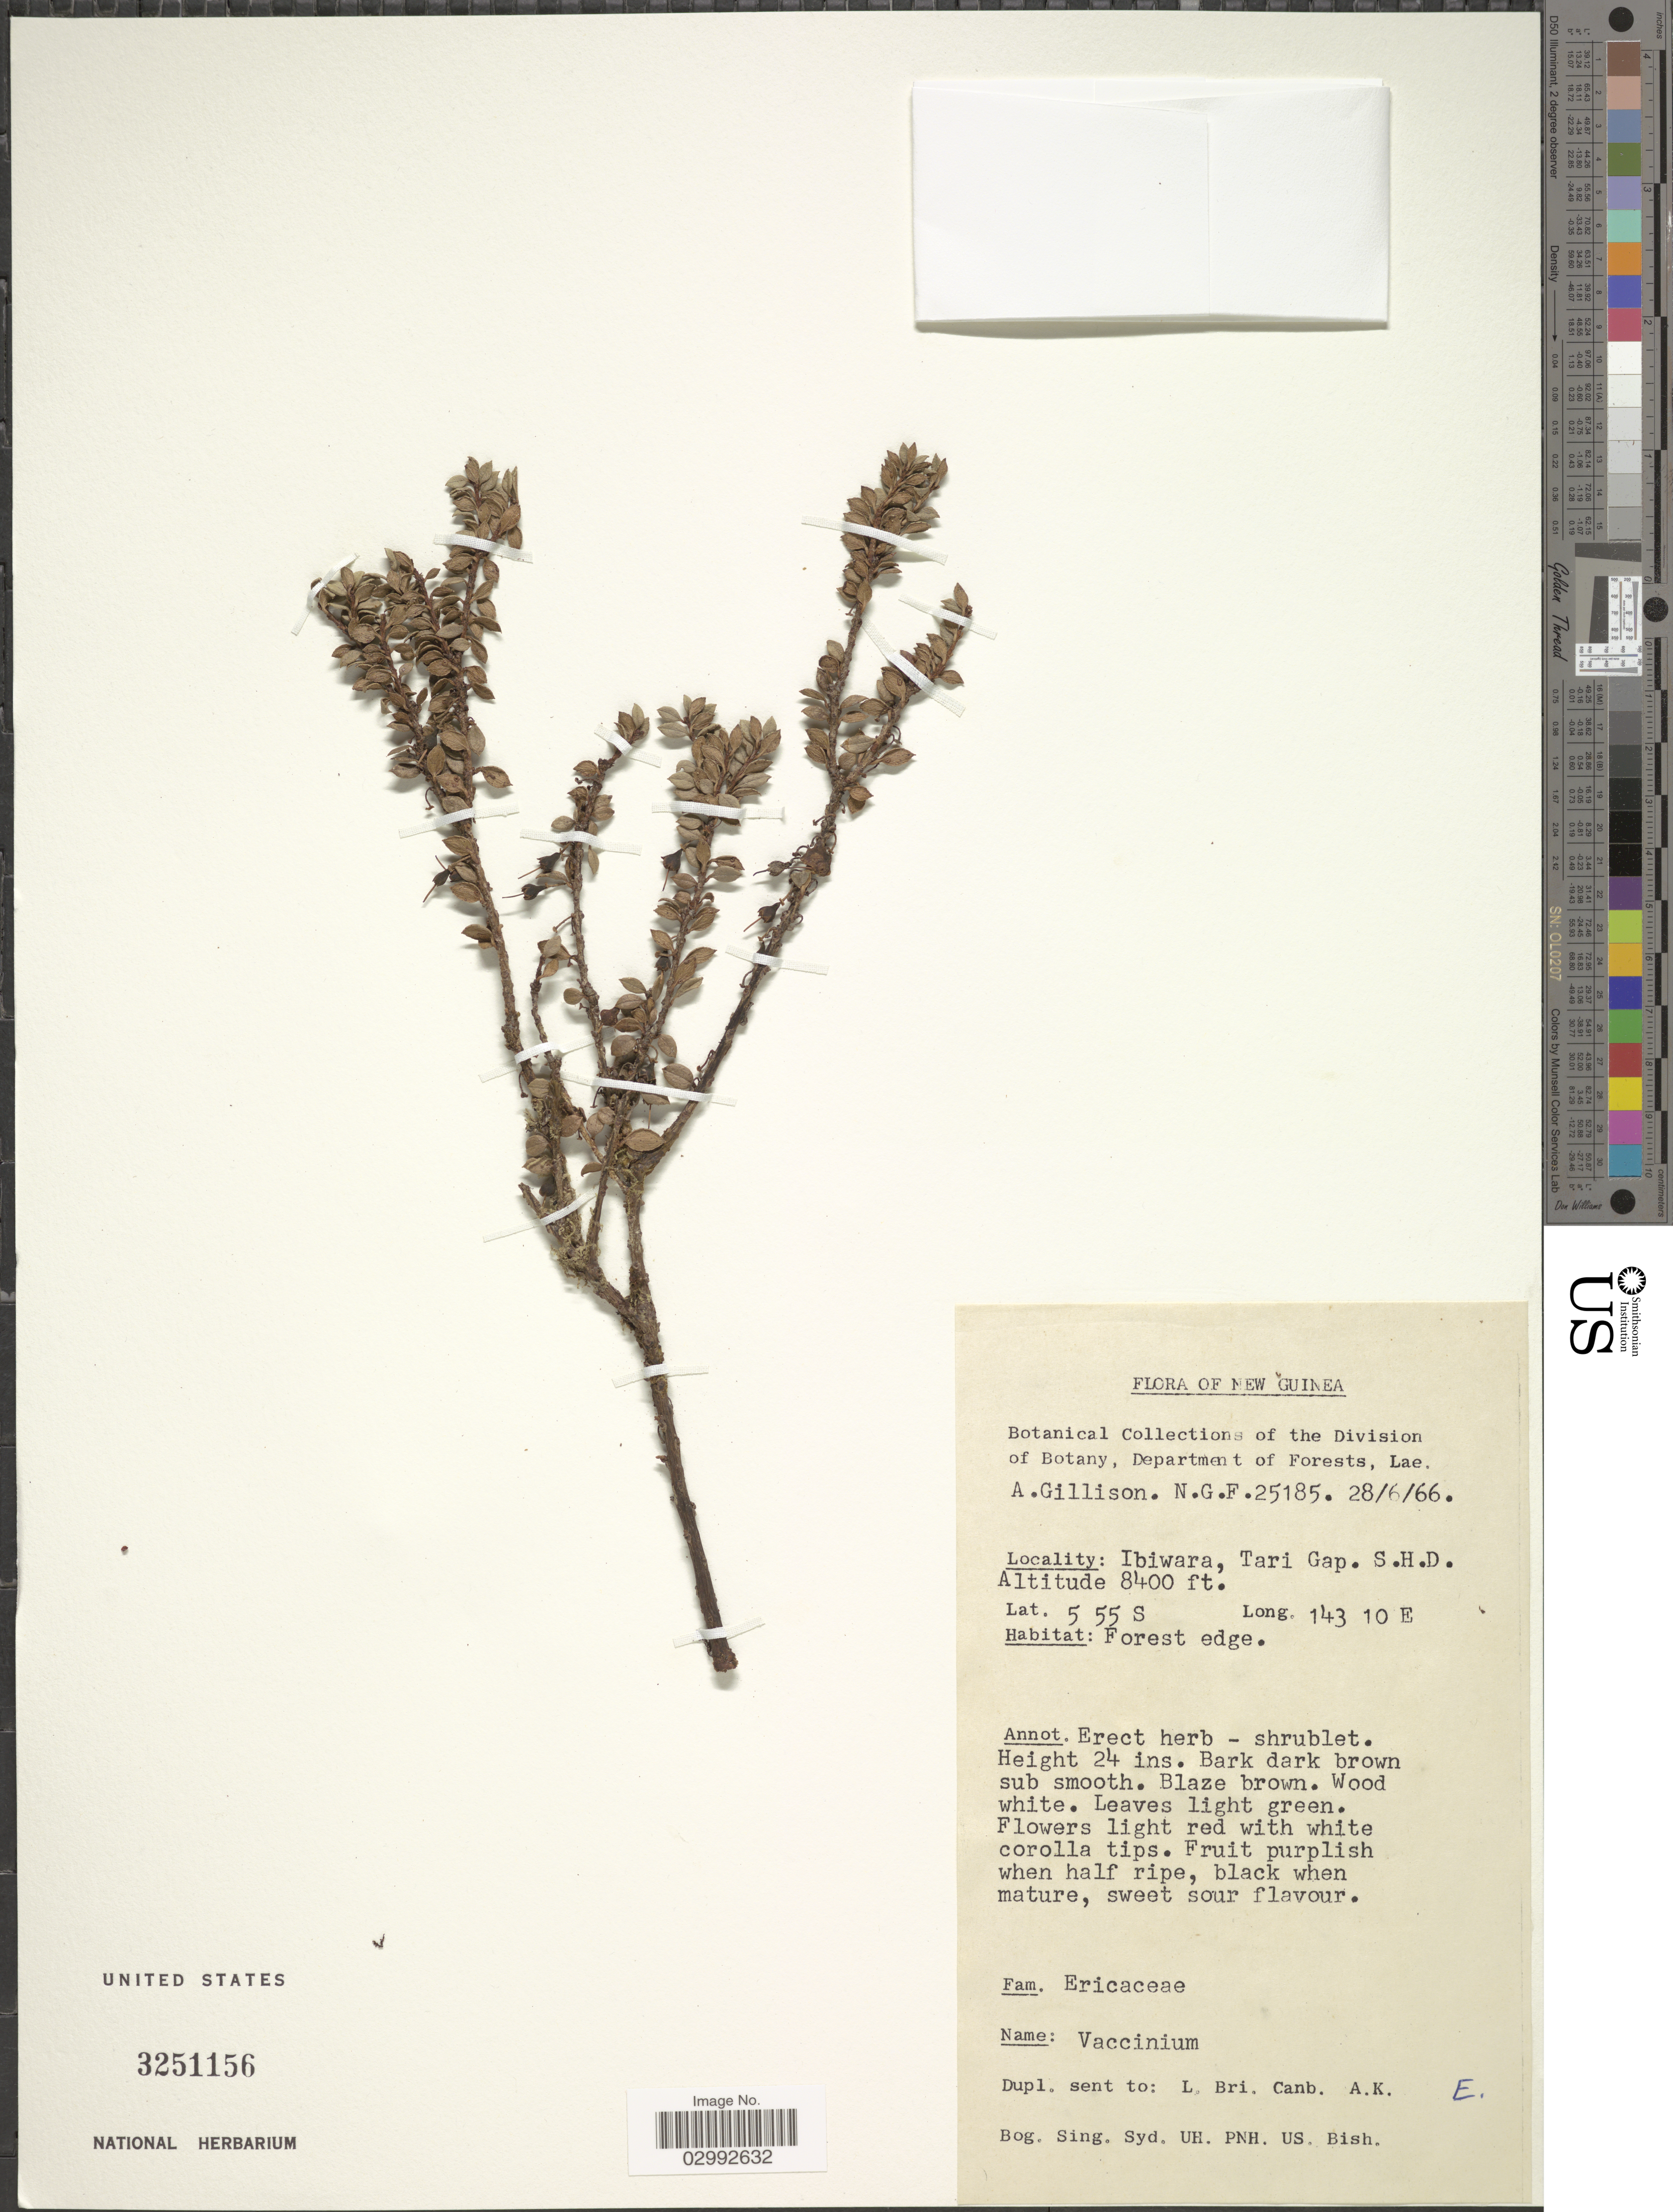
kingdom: Plantae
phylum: Tracheophyta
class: Magnoliopsida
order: Ericales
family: Ericaceae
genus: Vaccinium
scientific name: Vaccinium sp.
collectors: A. Gillison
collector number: N.G.F. 25185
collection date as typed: Transcribed d/m/y: 28/6/66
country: Papua New Guinea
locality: New Guinea, Ibiwara, Tari Gap, S.H.D.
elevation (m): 2560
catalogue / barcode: US 3251156